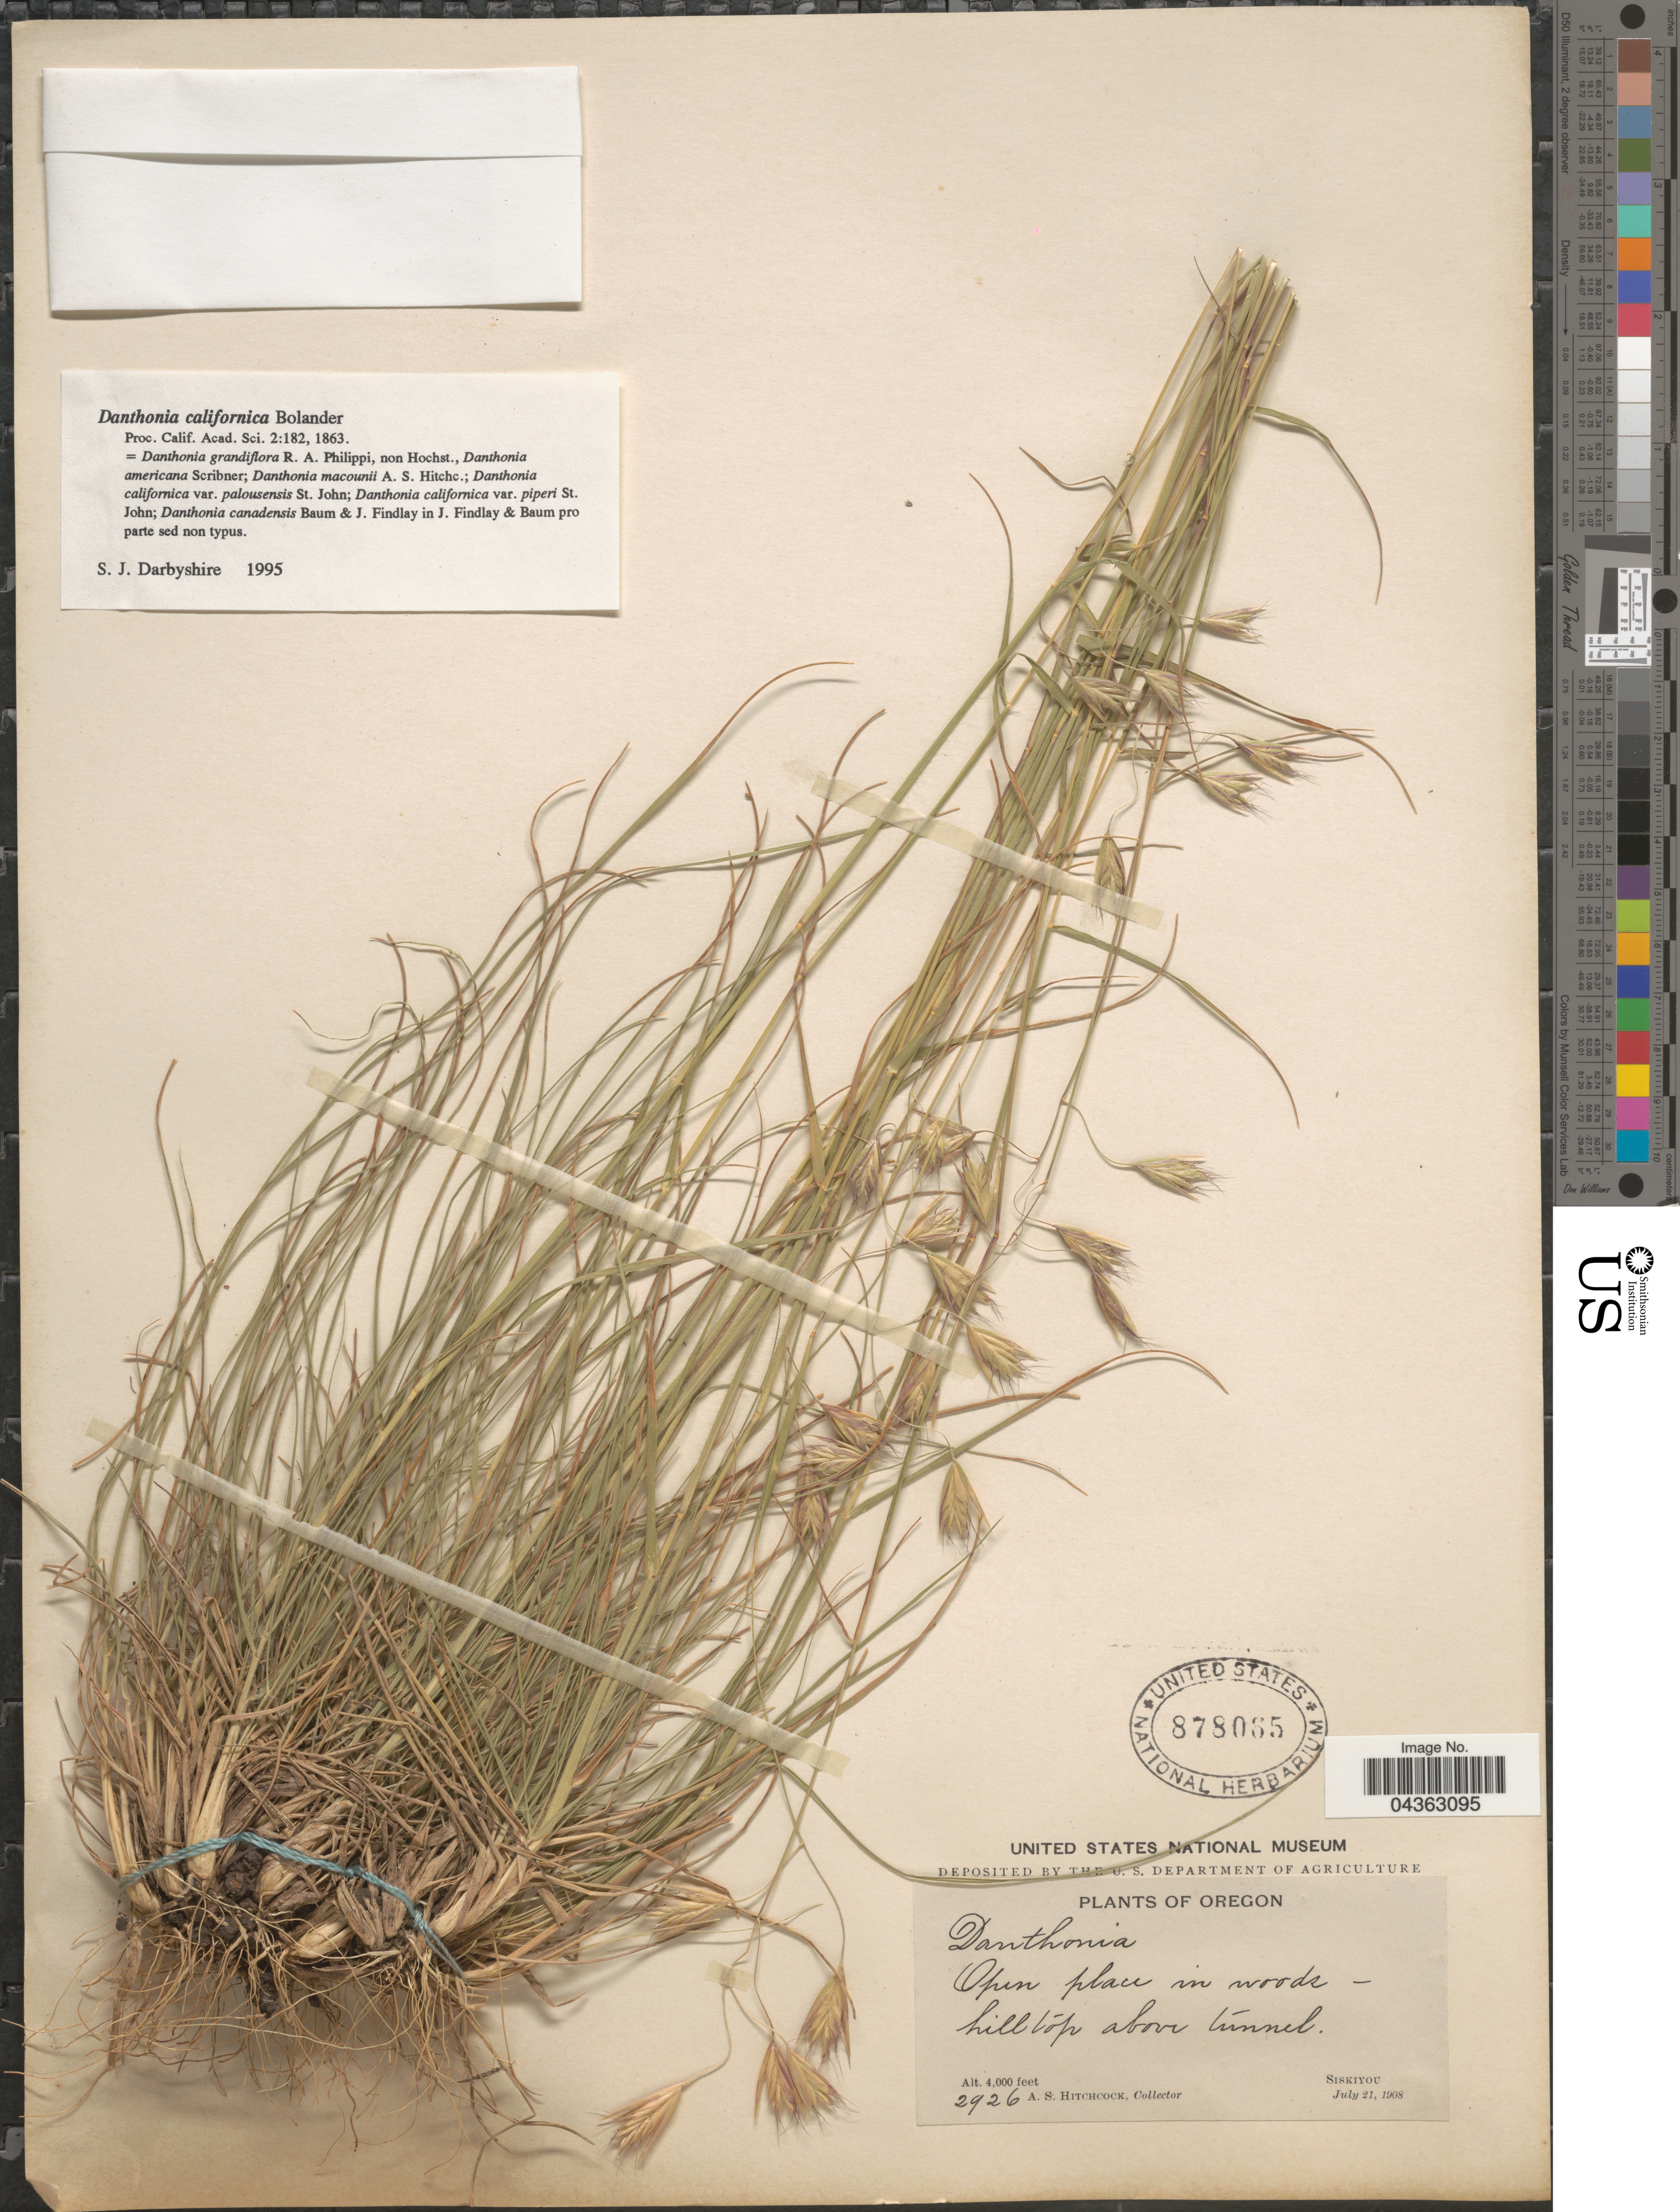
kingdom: Plantae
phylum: Tracheophyta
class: Liliopsida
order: Poales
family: Poaceae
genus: Danthonia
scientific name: Danthonia californica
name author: Bol.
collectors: A. S. Hitchcock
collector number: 2926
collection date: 1908-07-21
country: United States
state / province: Oregon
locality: Open place in woods - hilltop above tunnel. Siskiyou.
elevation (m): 1219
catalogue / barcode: US 878065